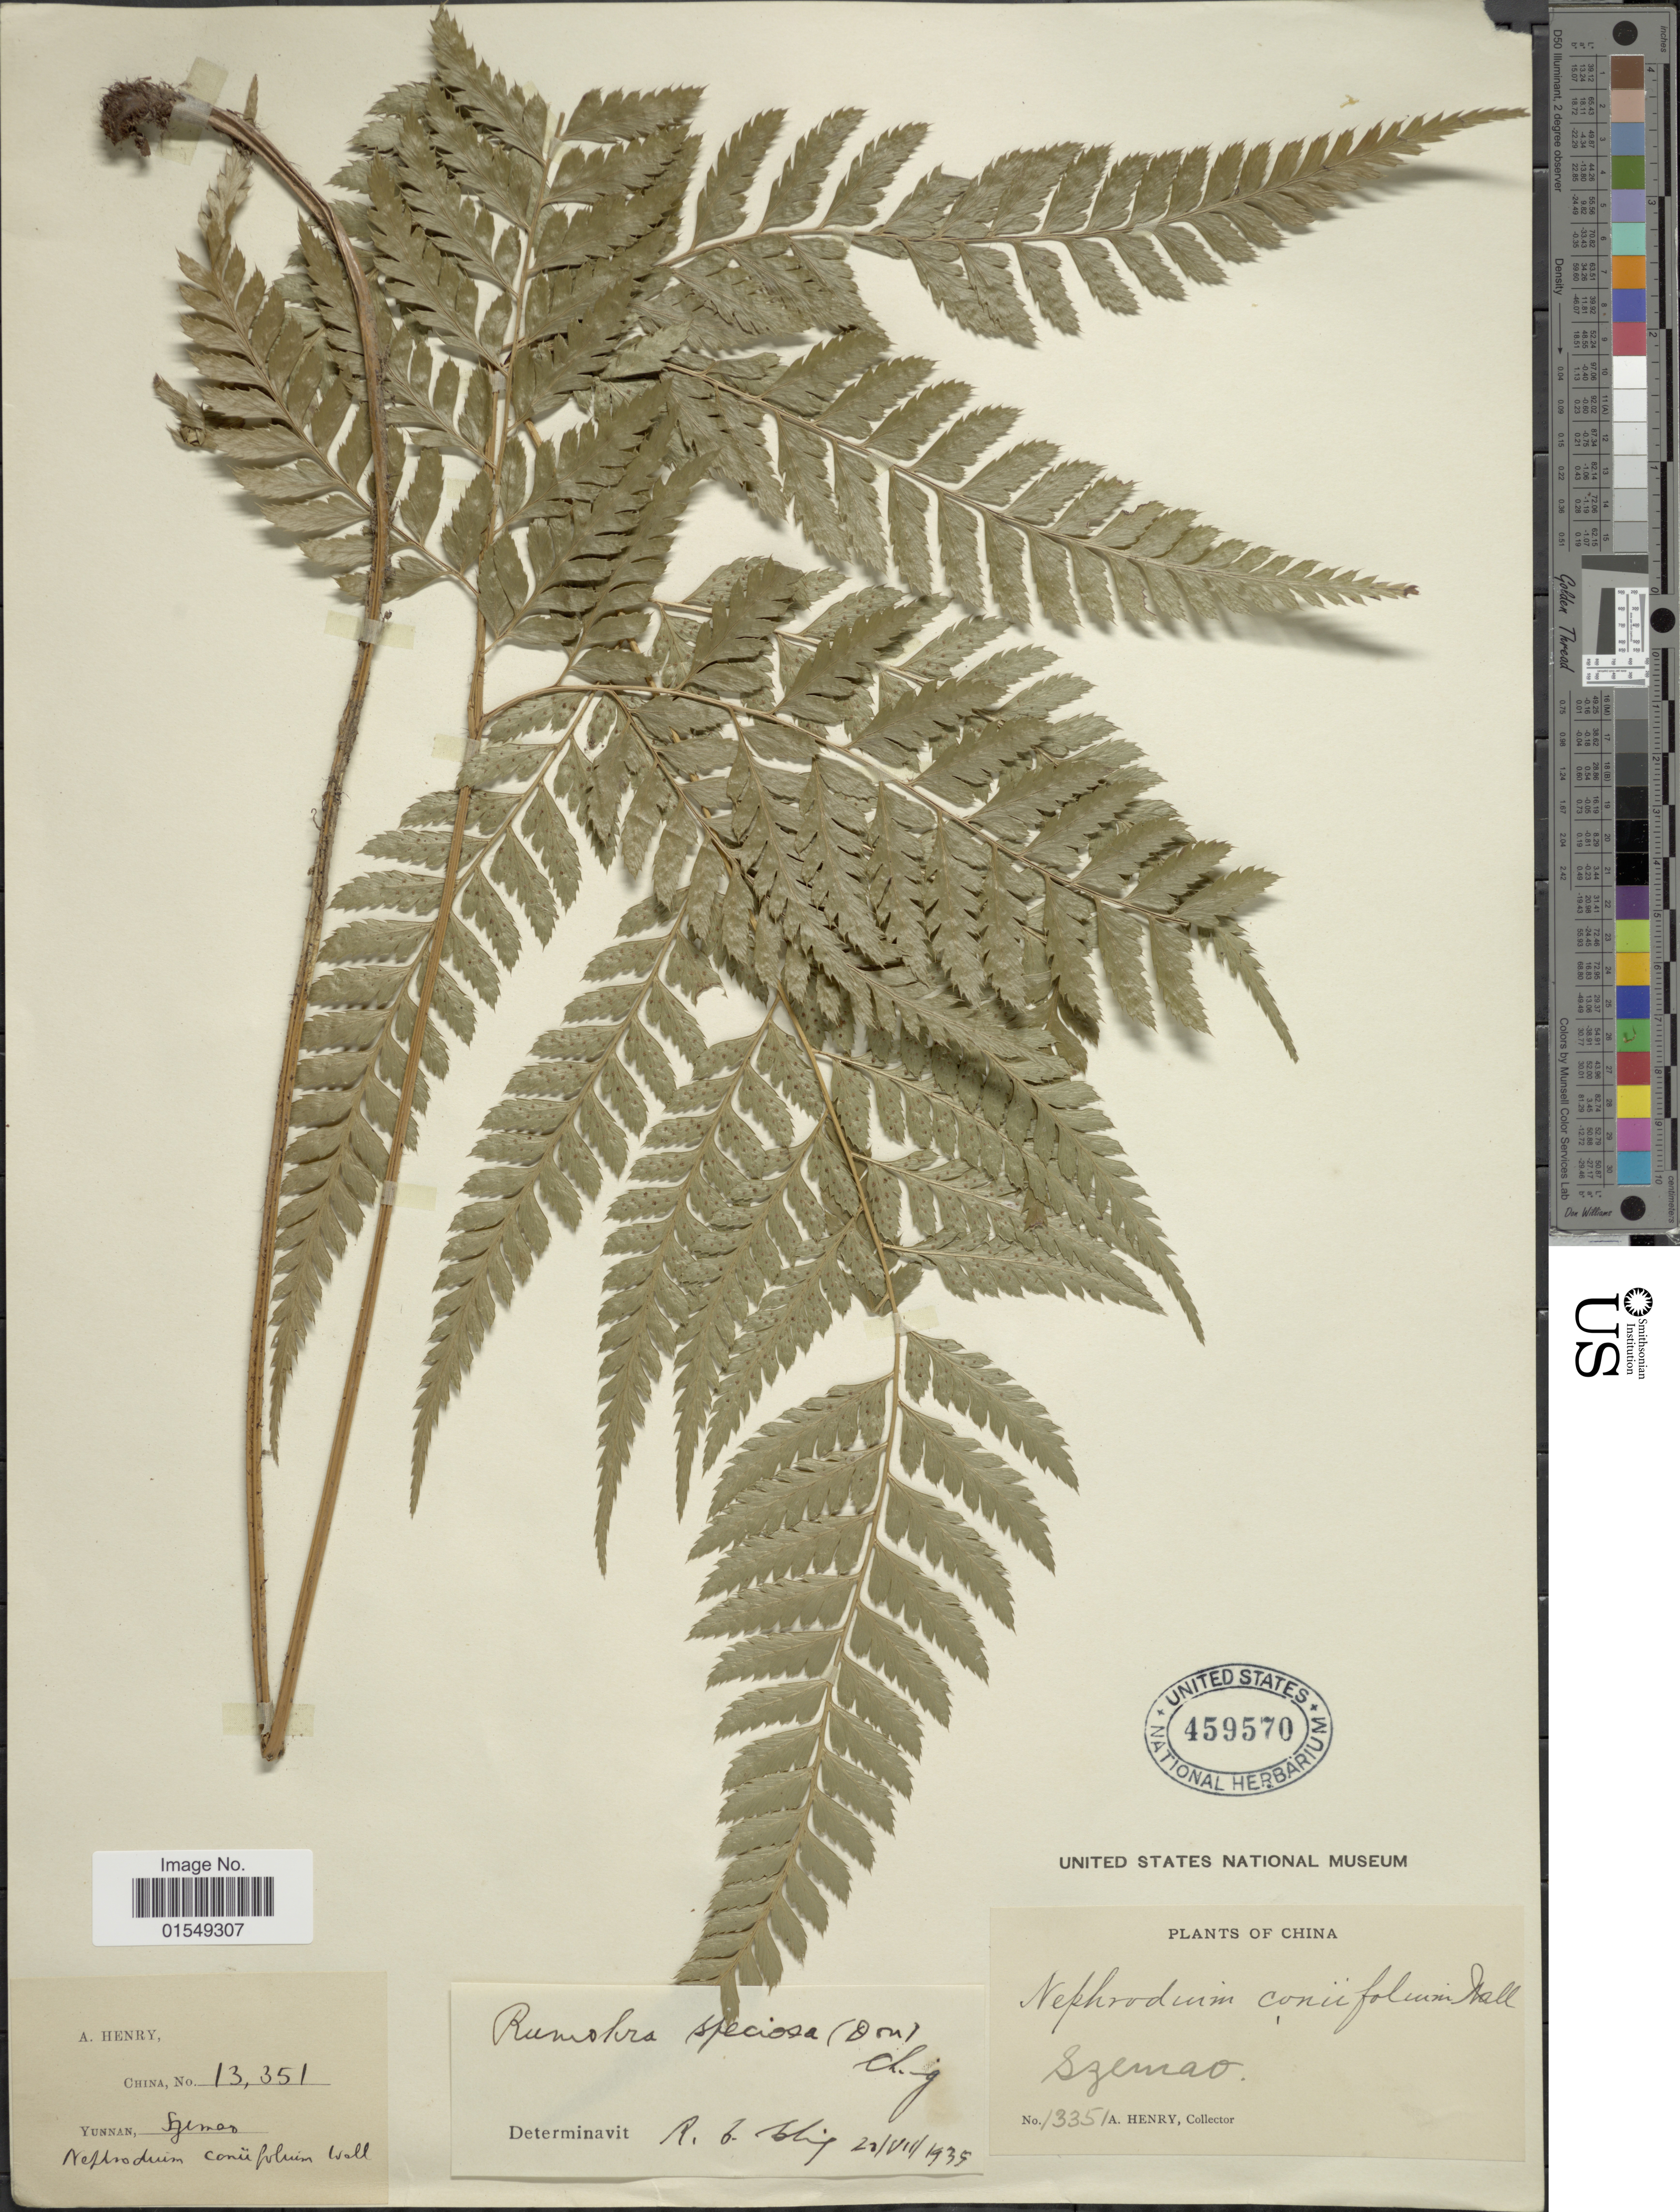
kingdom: Plantae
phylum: Tracheophyta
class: Polypodiopsida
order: Polypodiales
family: Dryopteridaceae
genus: Arachniodes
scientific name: Arachniodes speciosa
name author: (D. Don) Ching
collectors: A. Henry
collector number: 13351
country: China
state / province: Yunnan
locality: Yunnan, Szemao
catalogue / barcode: US 459570